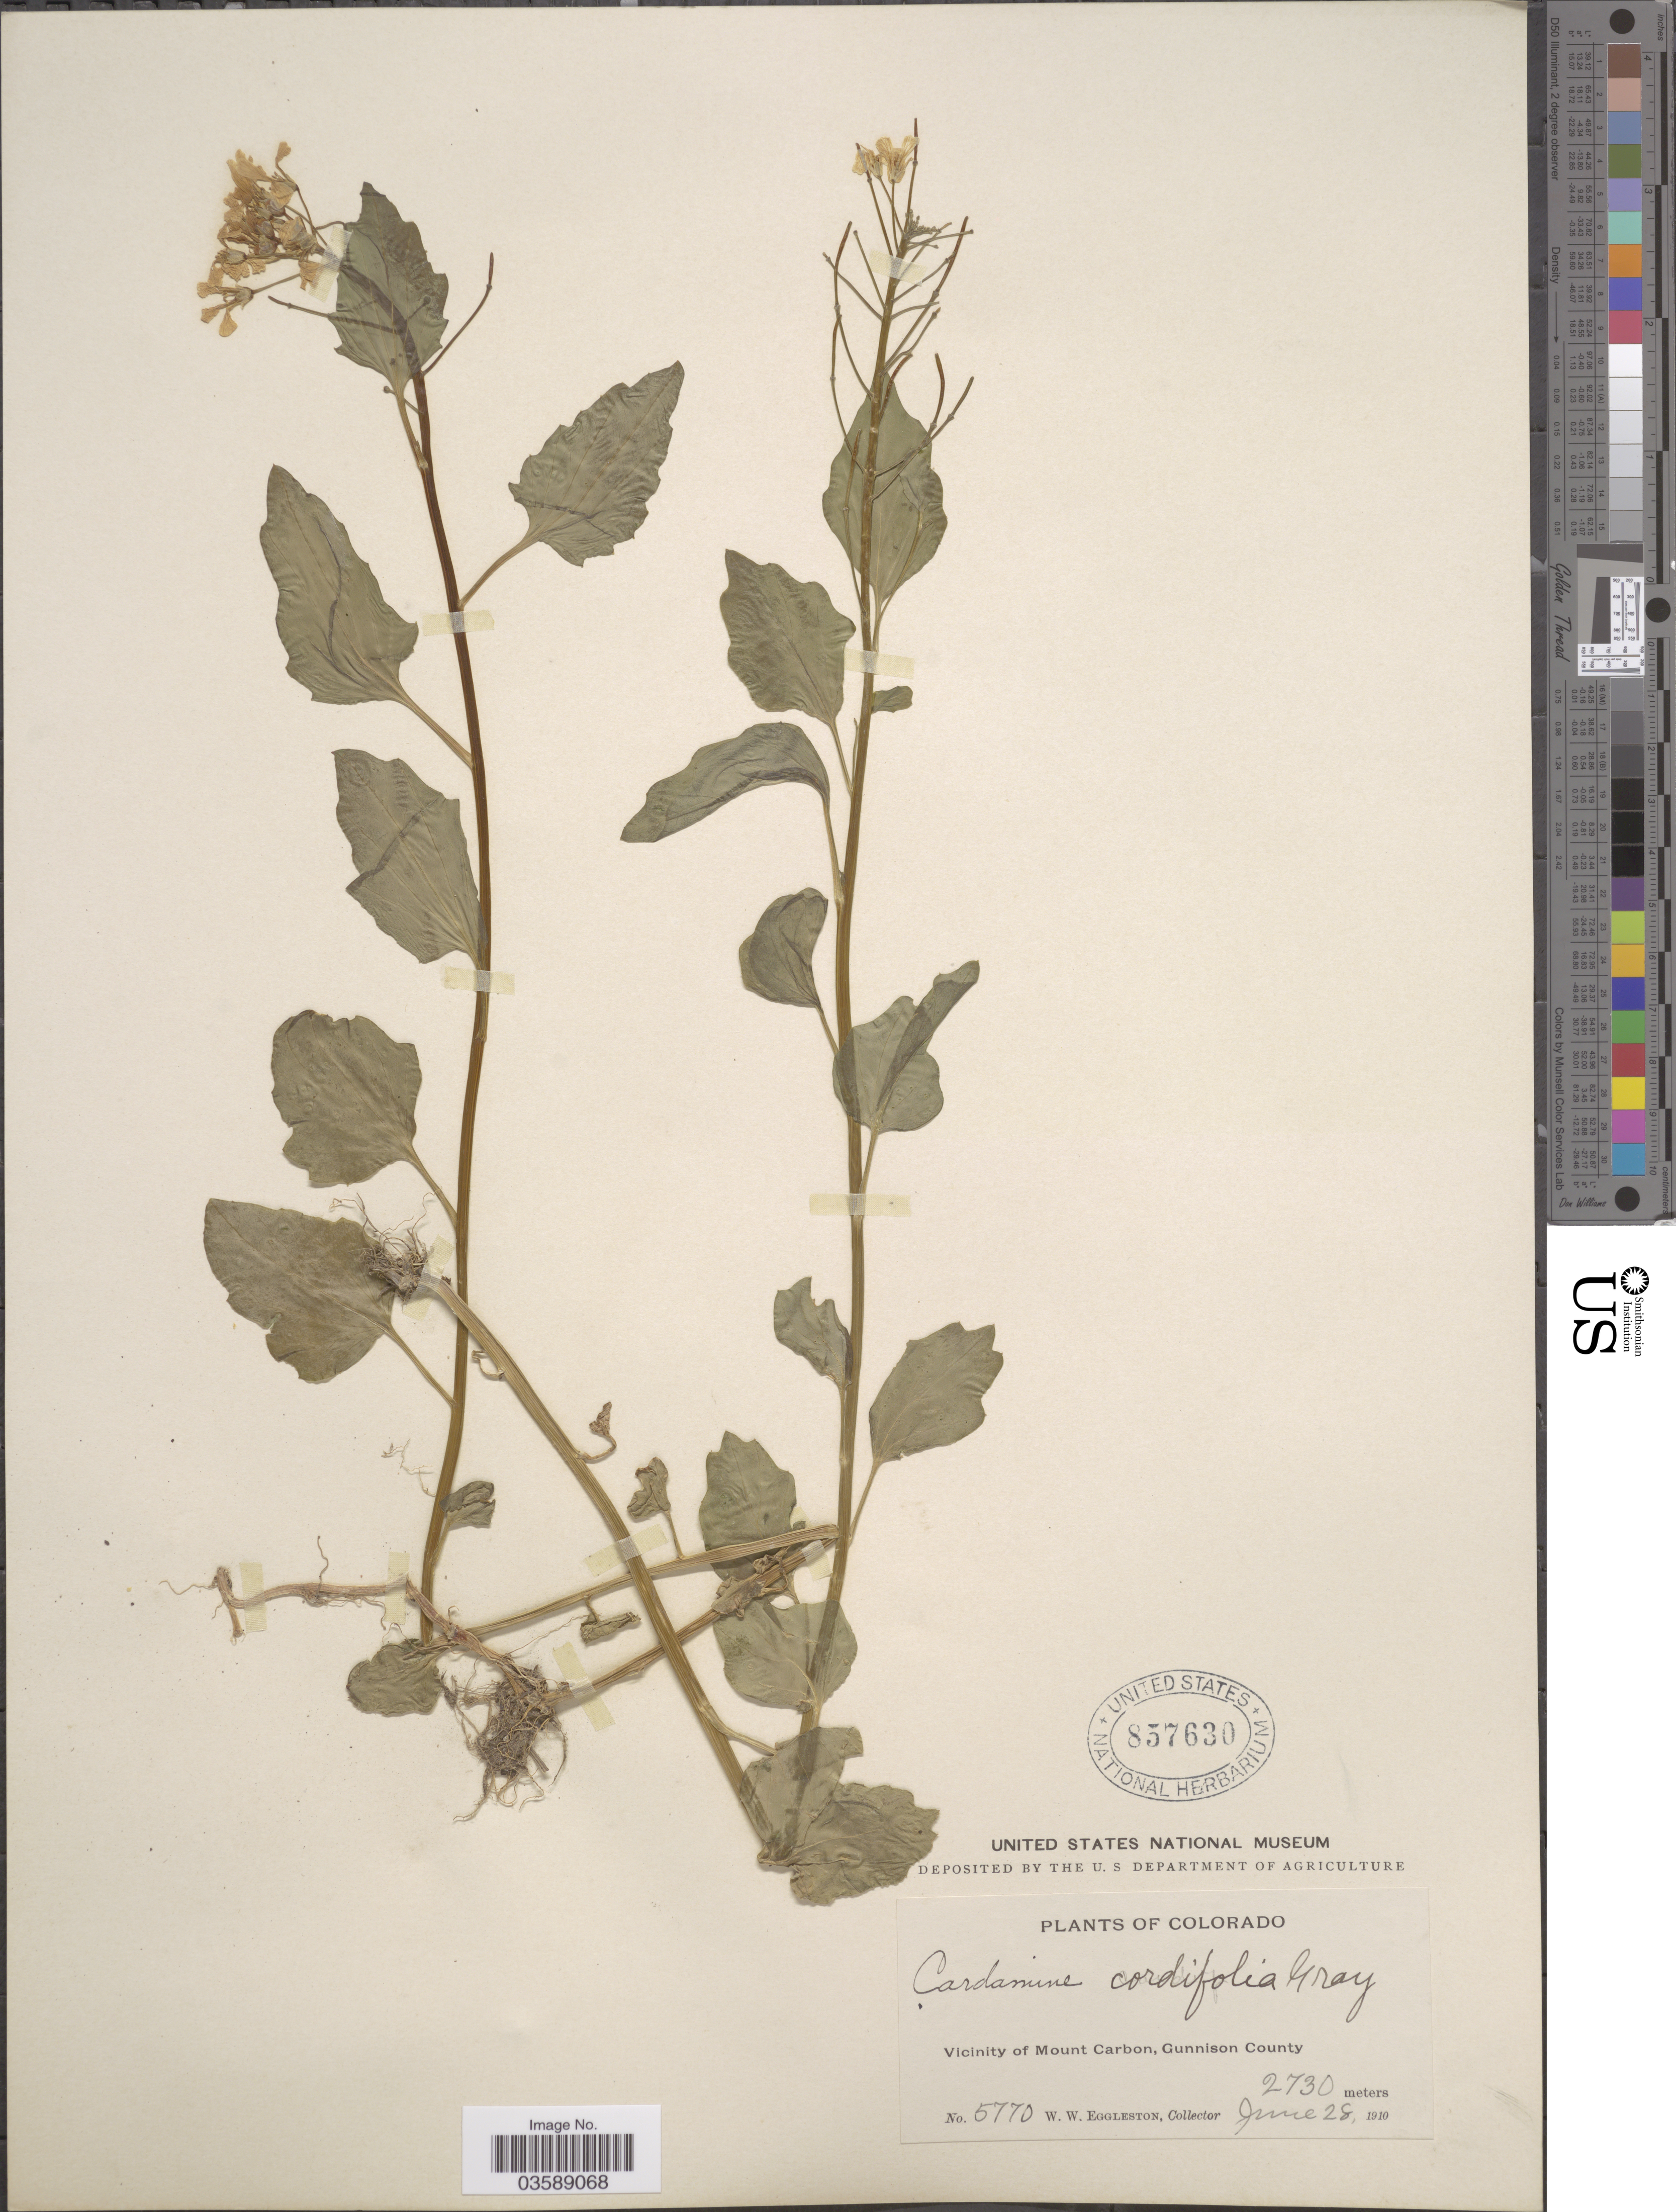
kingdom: Plantae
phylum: Tracheophyta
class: Magnoliopsida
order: Brassicales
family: Brassicaceae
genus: Cardamine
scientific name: Cardamine cordifolia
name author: A. Gray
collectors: W. W. Eggleston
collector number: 5770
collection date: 1910-06-28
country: United States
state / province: Colorado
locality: Vicinity of Mount Carbon, Gunnison County.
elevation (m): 2730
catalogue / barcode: US 857630